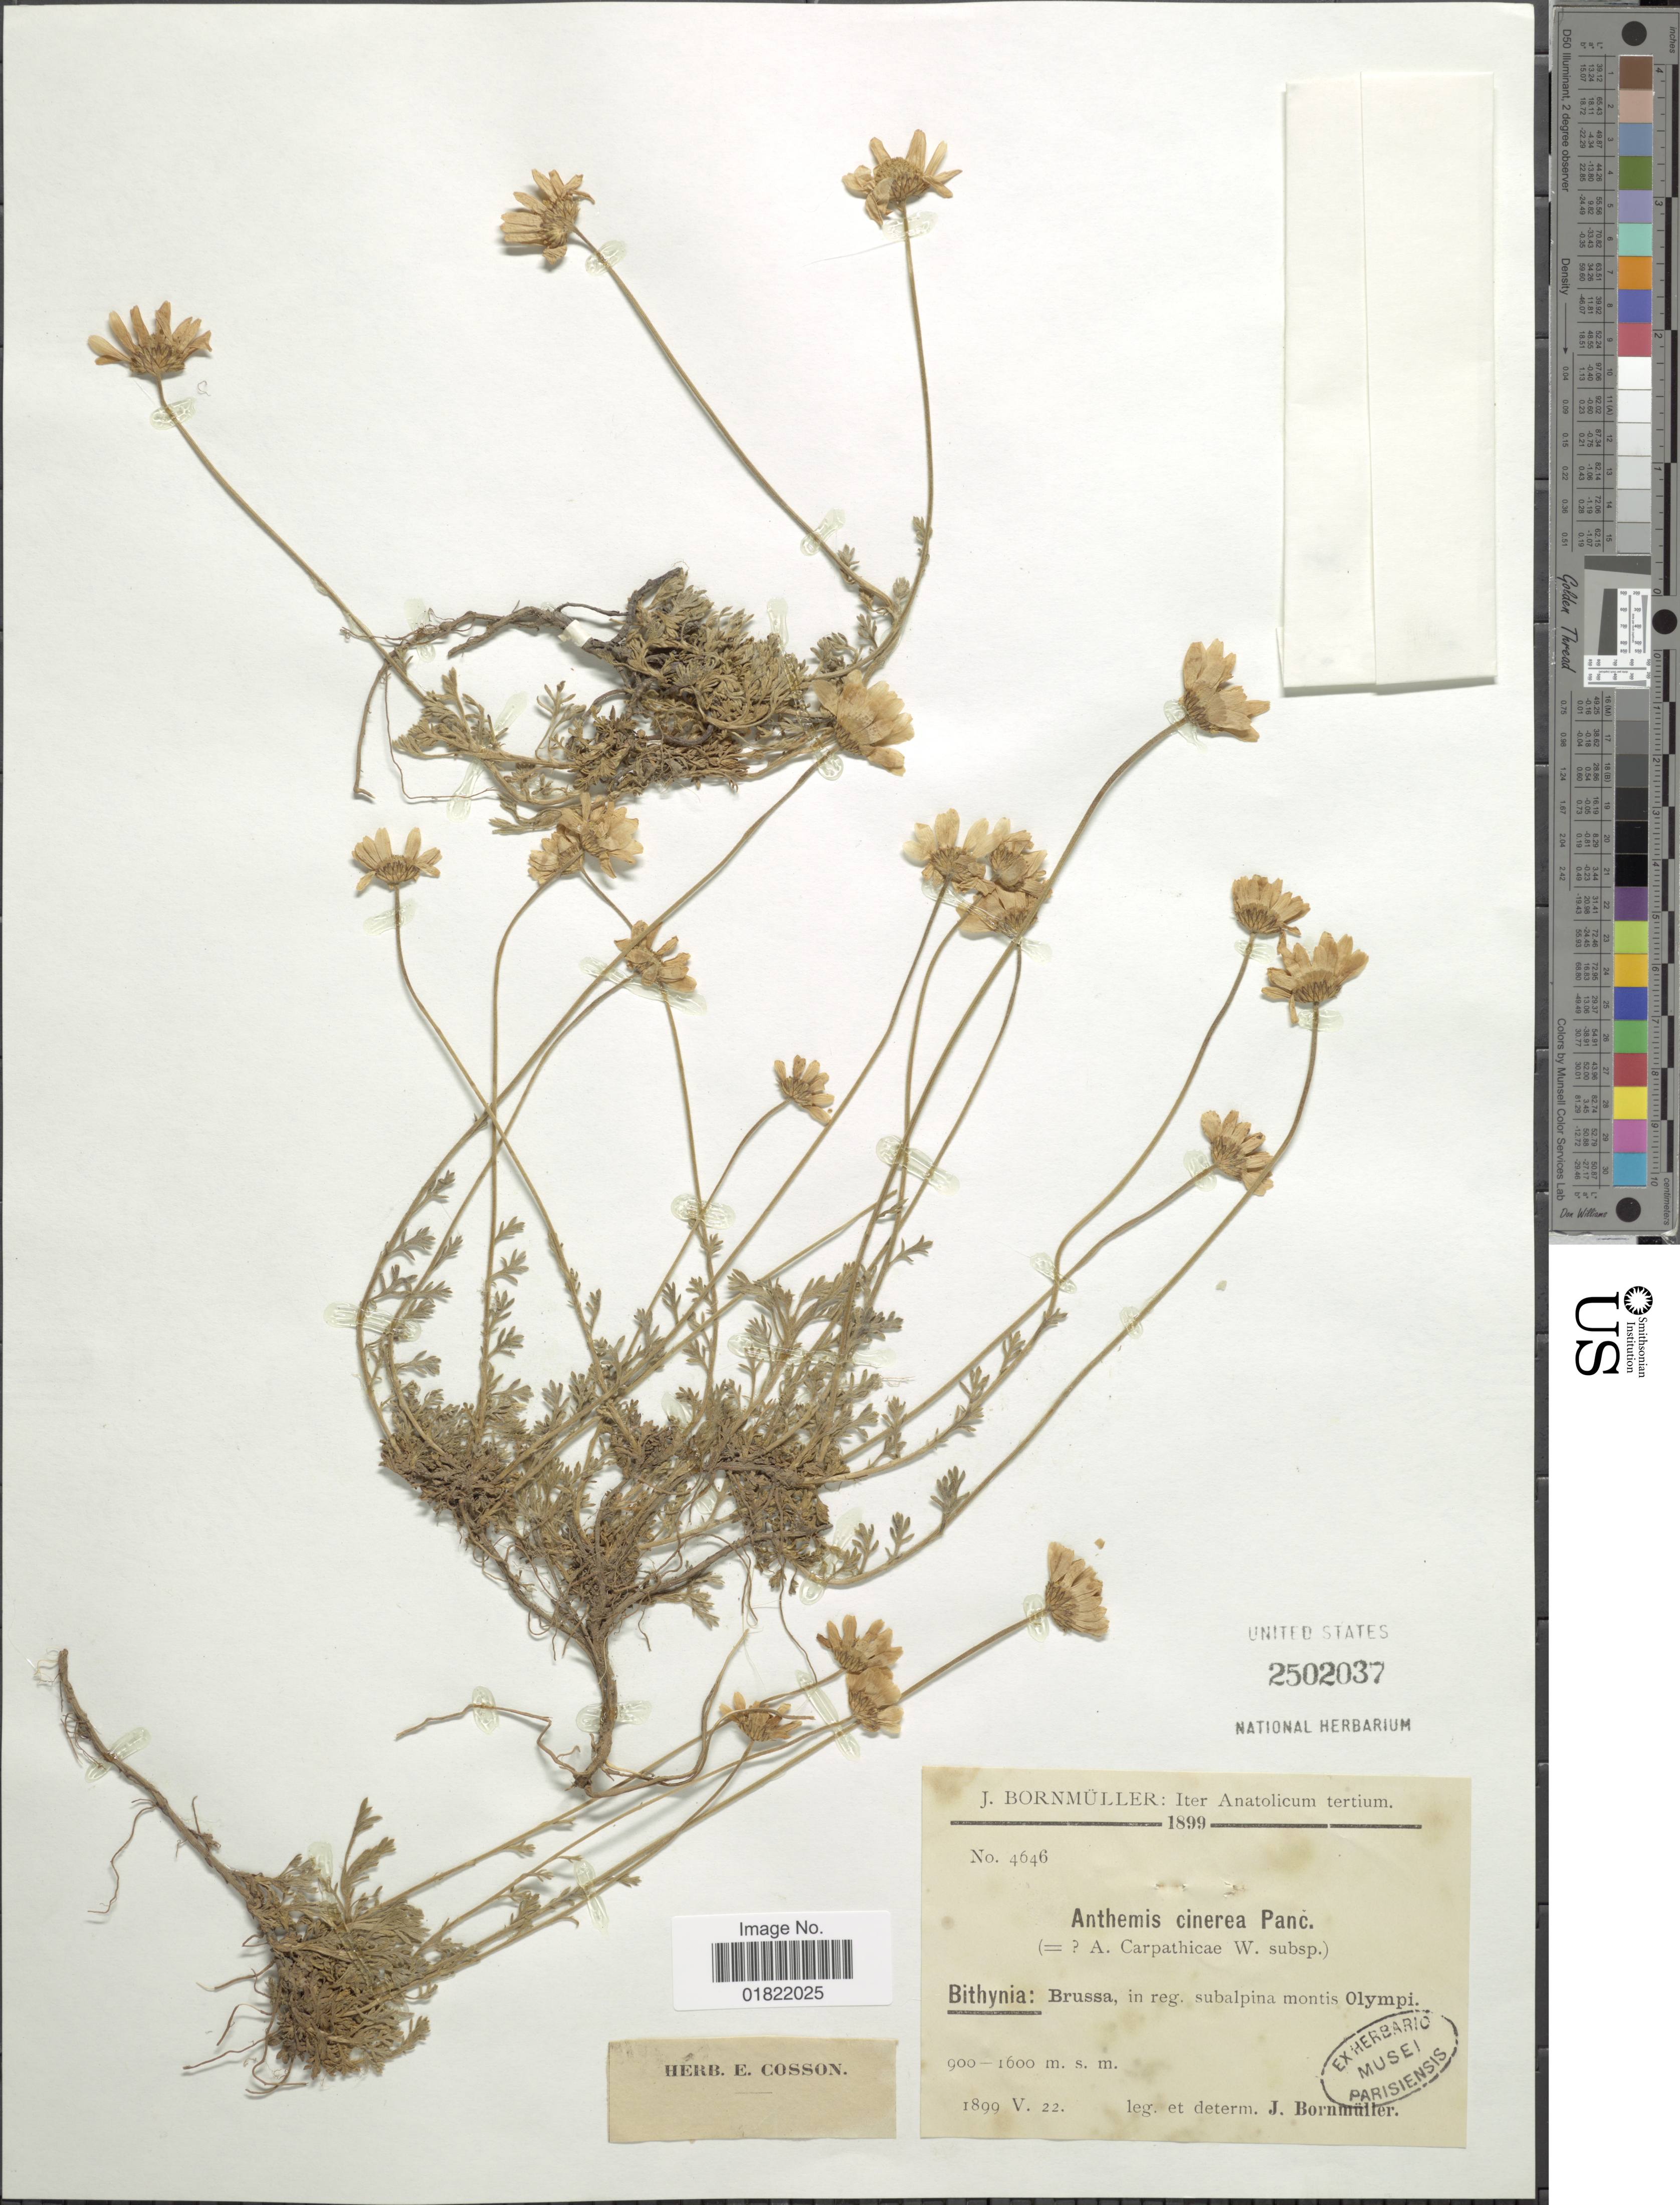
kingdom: Plantae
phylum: Tracheophyta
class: Magnoliopsida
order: Asterales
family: Asteraceae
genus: Anthemis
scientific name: Anthemis cinerea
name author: Pančić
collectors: J. Bornmüller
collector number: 4646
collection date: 1899-05-22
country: Turkey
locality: Bithynia: Brussa, in reg. subalpina montis Olympi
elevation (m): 900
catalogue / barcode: US 2502037